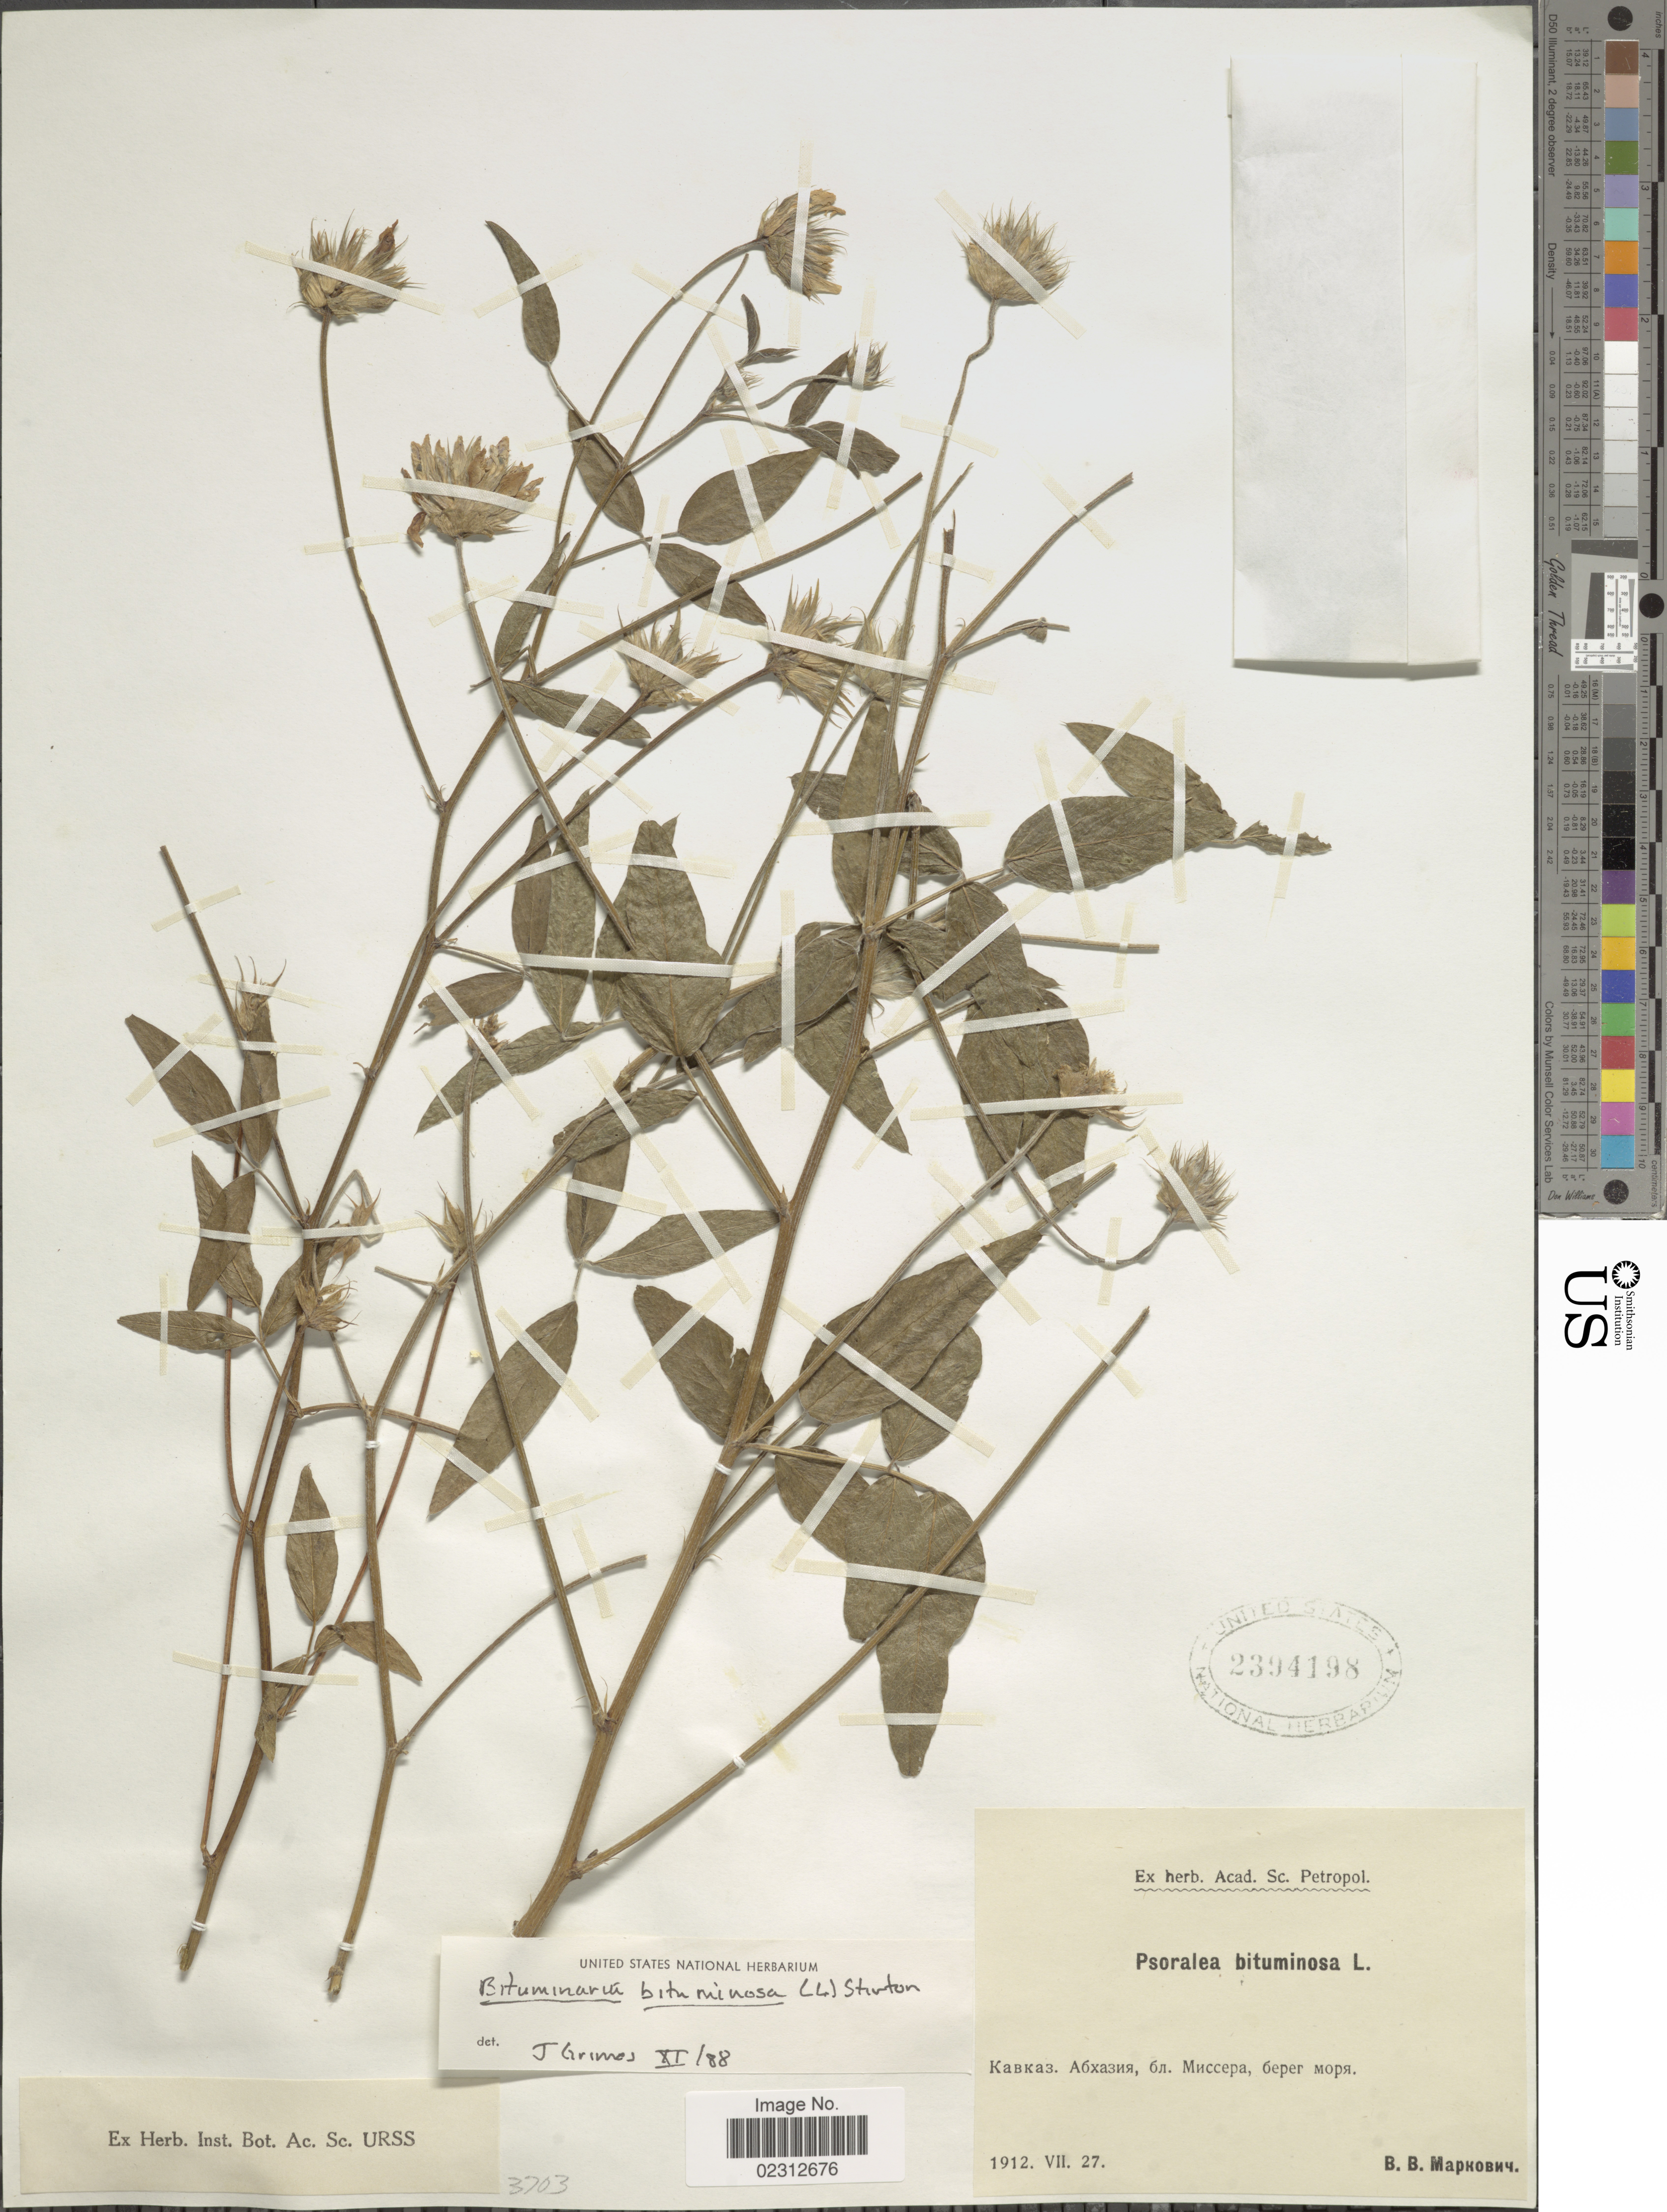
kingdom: Plantae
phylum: Tracheophyta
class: Magnoliopsida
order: Fabales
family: Fabaceae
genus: Bituminaria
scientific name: Bituminaria bituminosa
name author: (L.) C.H. Stirt.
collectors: V. Markovich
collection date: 1912-07-27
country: Georgia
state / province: Abkhazia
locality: Near Mussera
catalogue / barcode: US 2394198